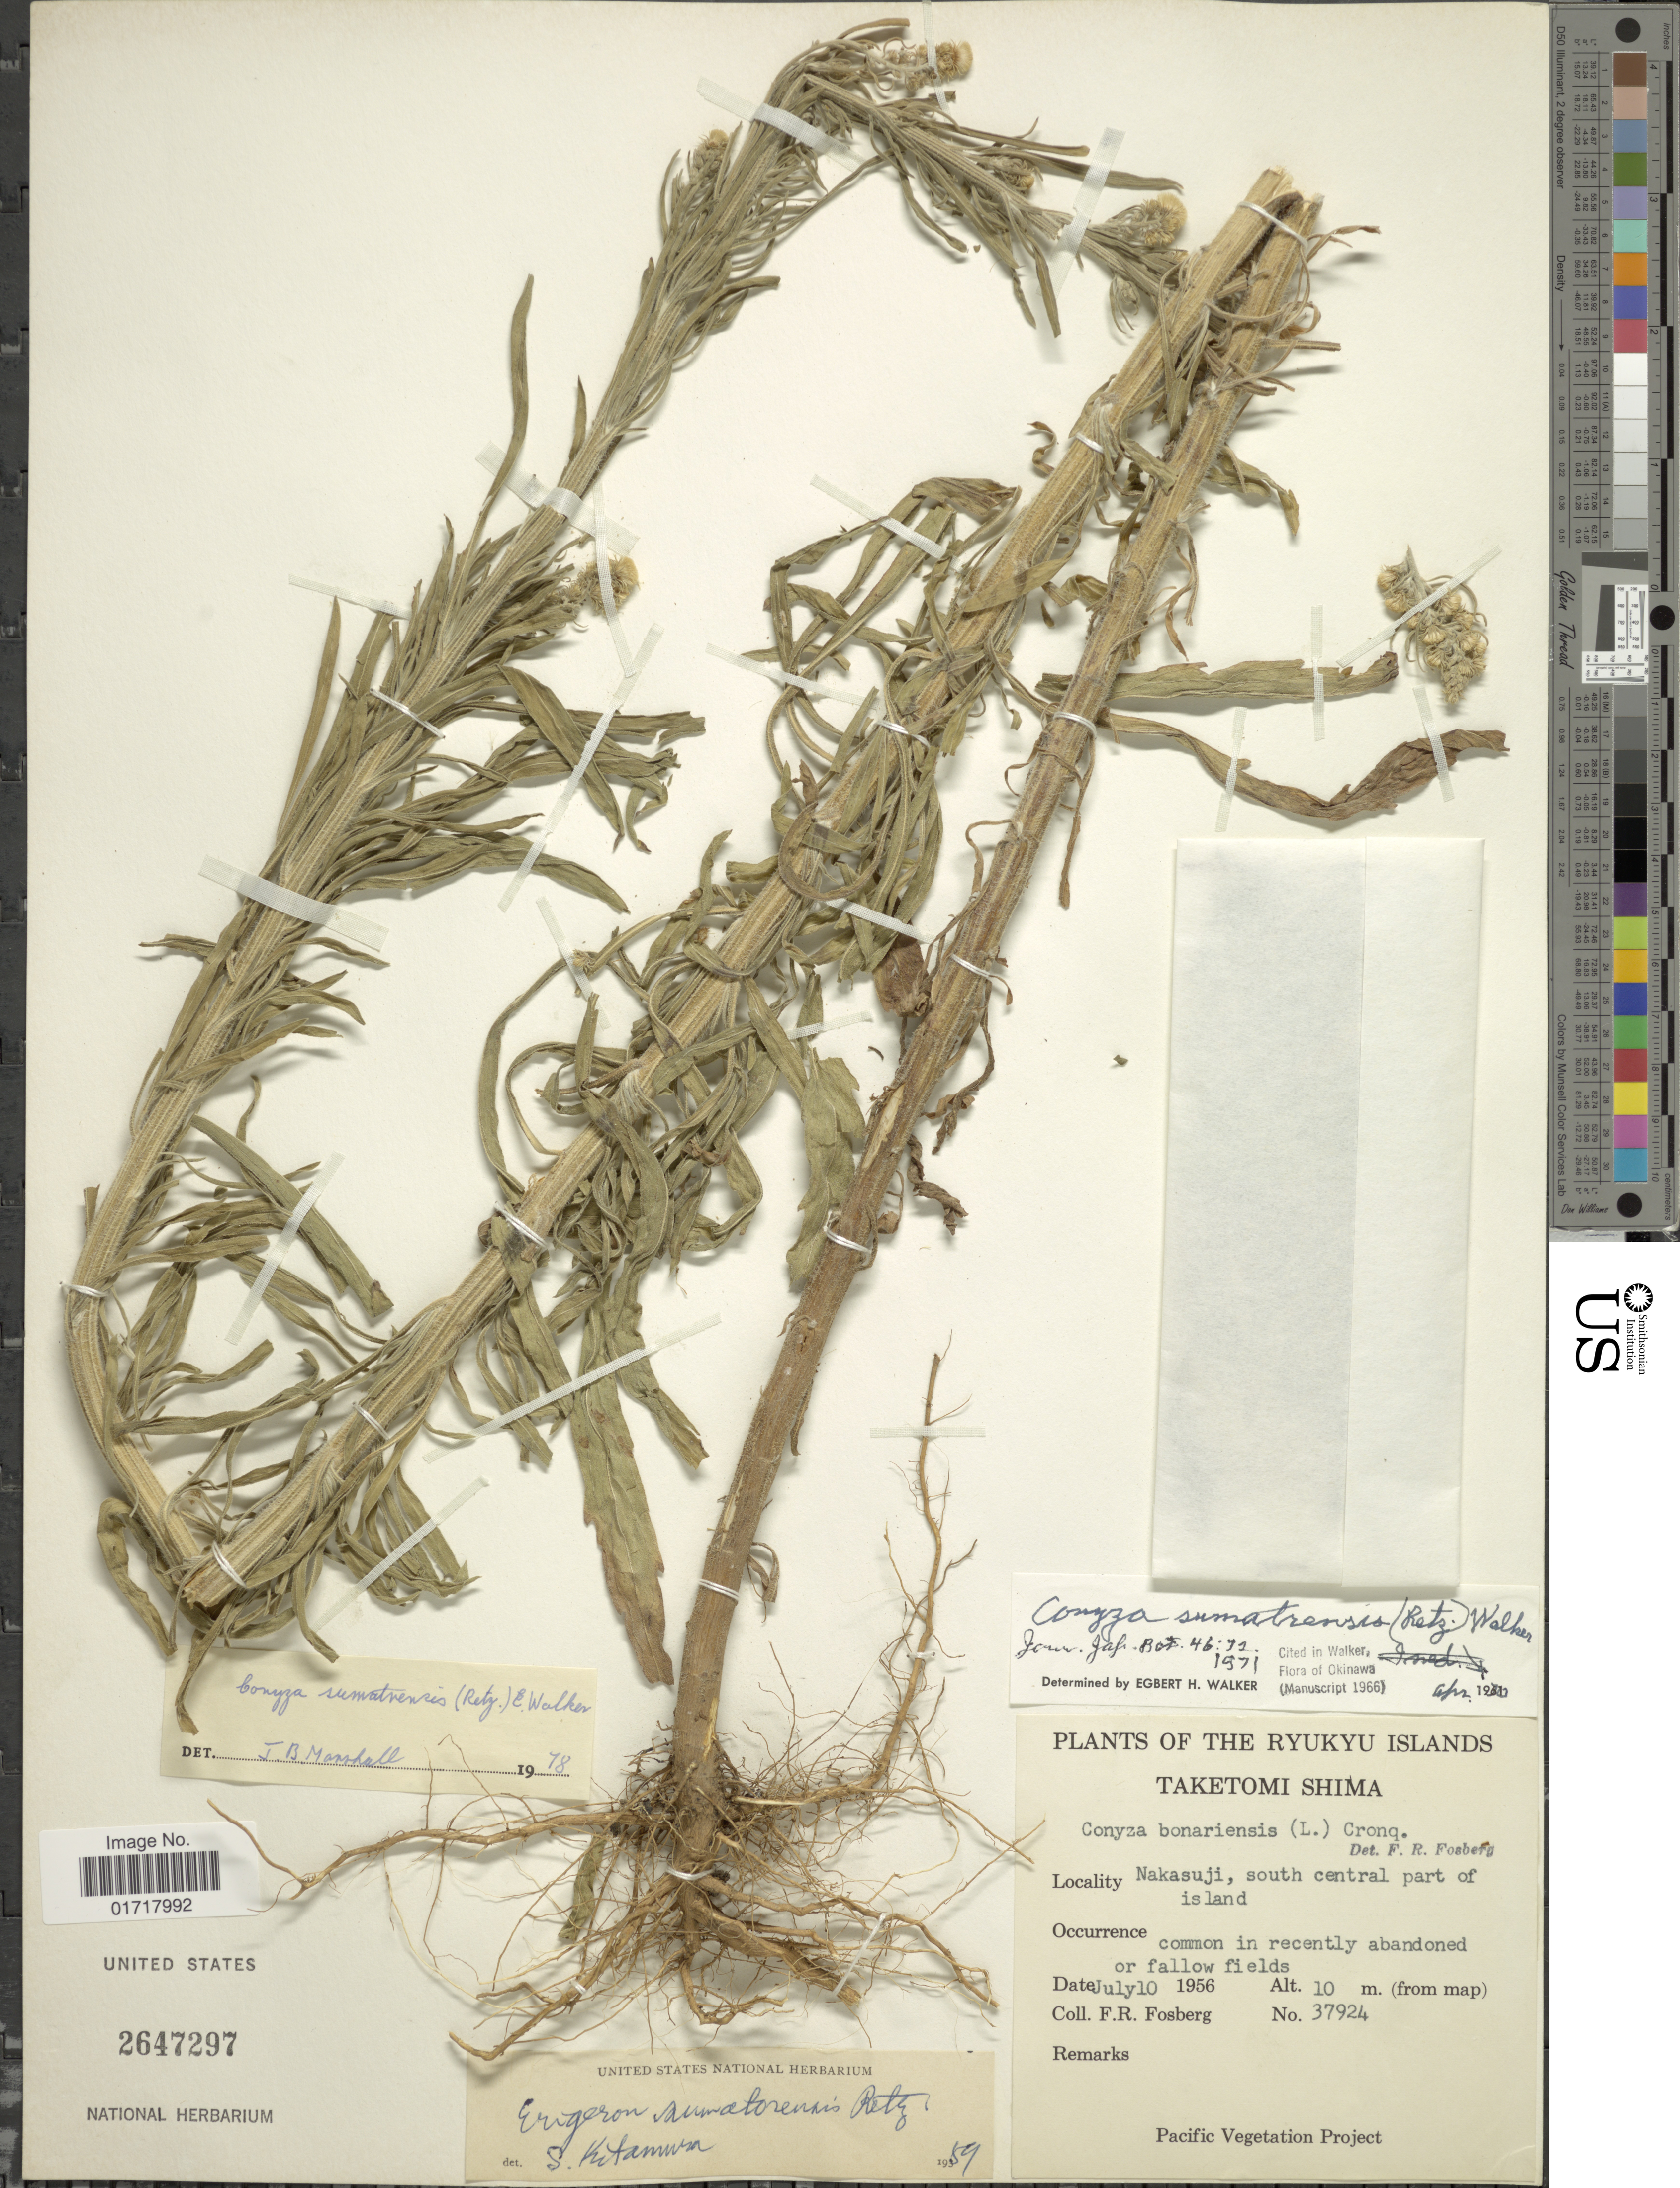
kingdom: Plantae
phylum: Tracheophyta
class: Magnoliopsida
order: Asterales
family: Asteraceae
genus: Conyza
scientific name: Conyza sumatrensis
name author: (Retz.) E. Walker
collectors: F. R. Fosberg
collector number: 37924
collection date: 1956-07-10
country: Japan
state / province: Okinawa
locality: The Ryukyu Islands, Taketomi Shima, Nakasuji, south central part of Island, fallow fields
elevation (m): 10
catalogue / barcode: US 2647297